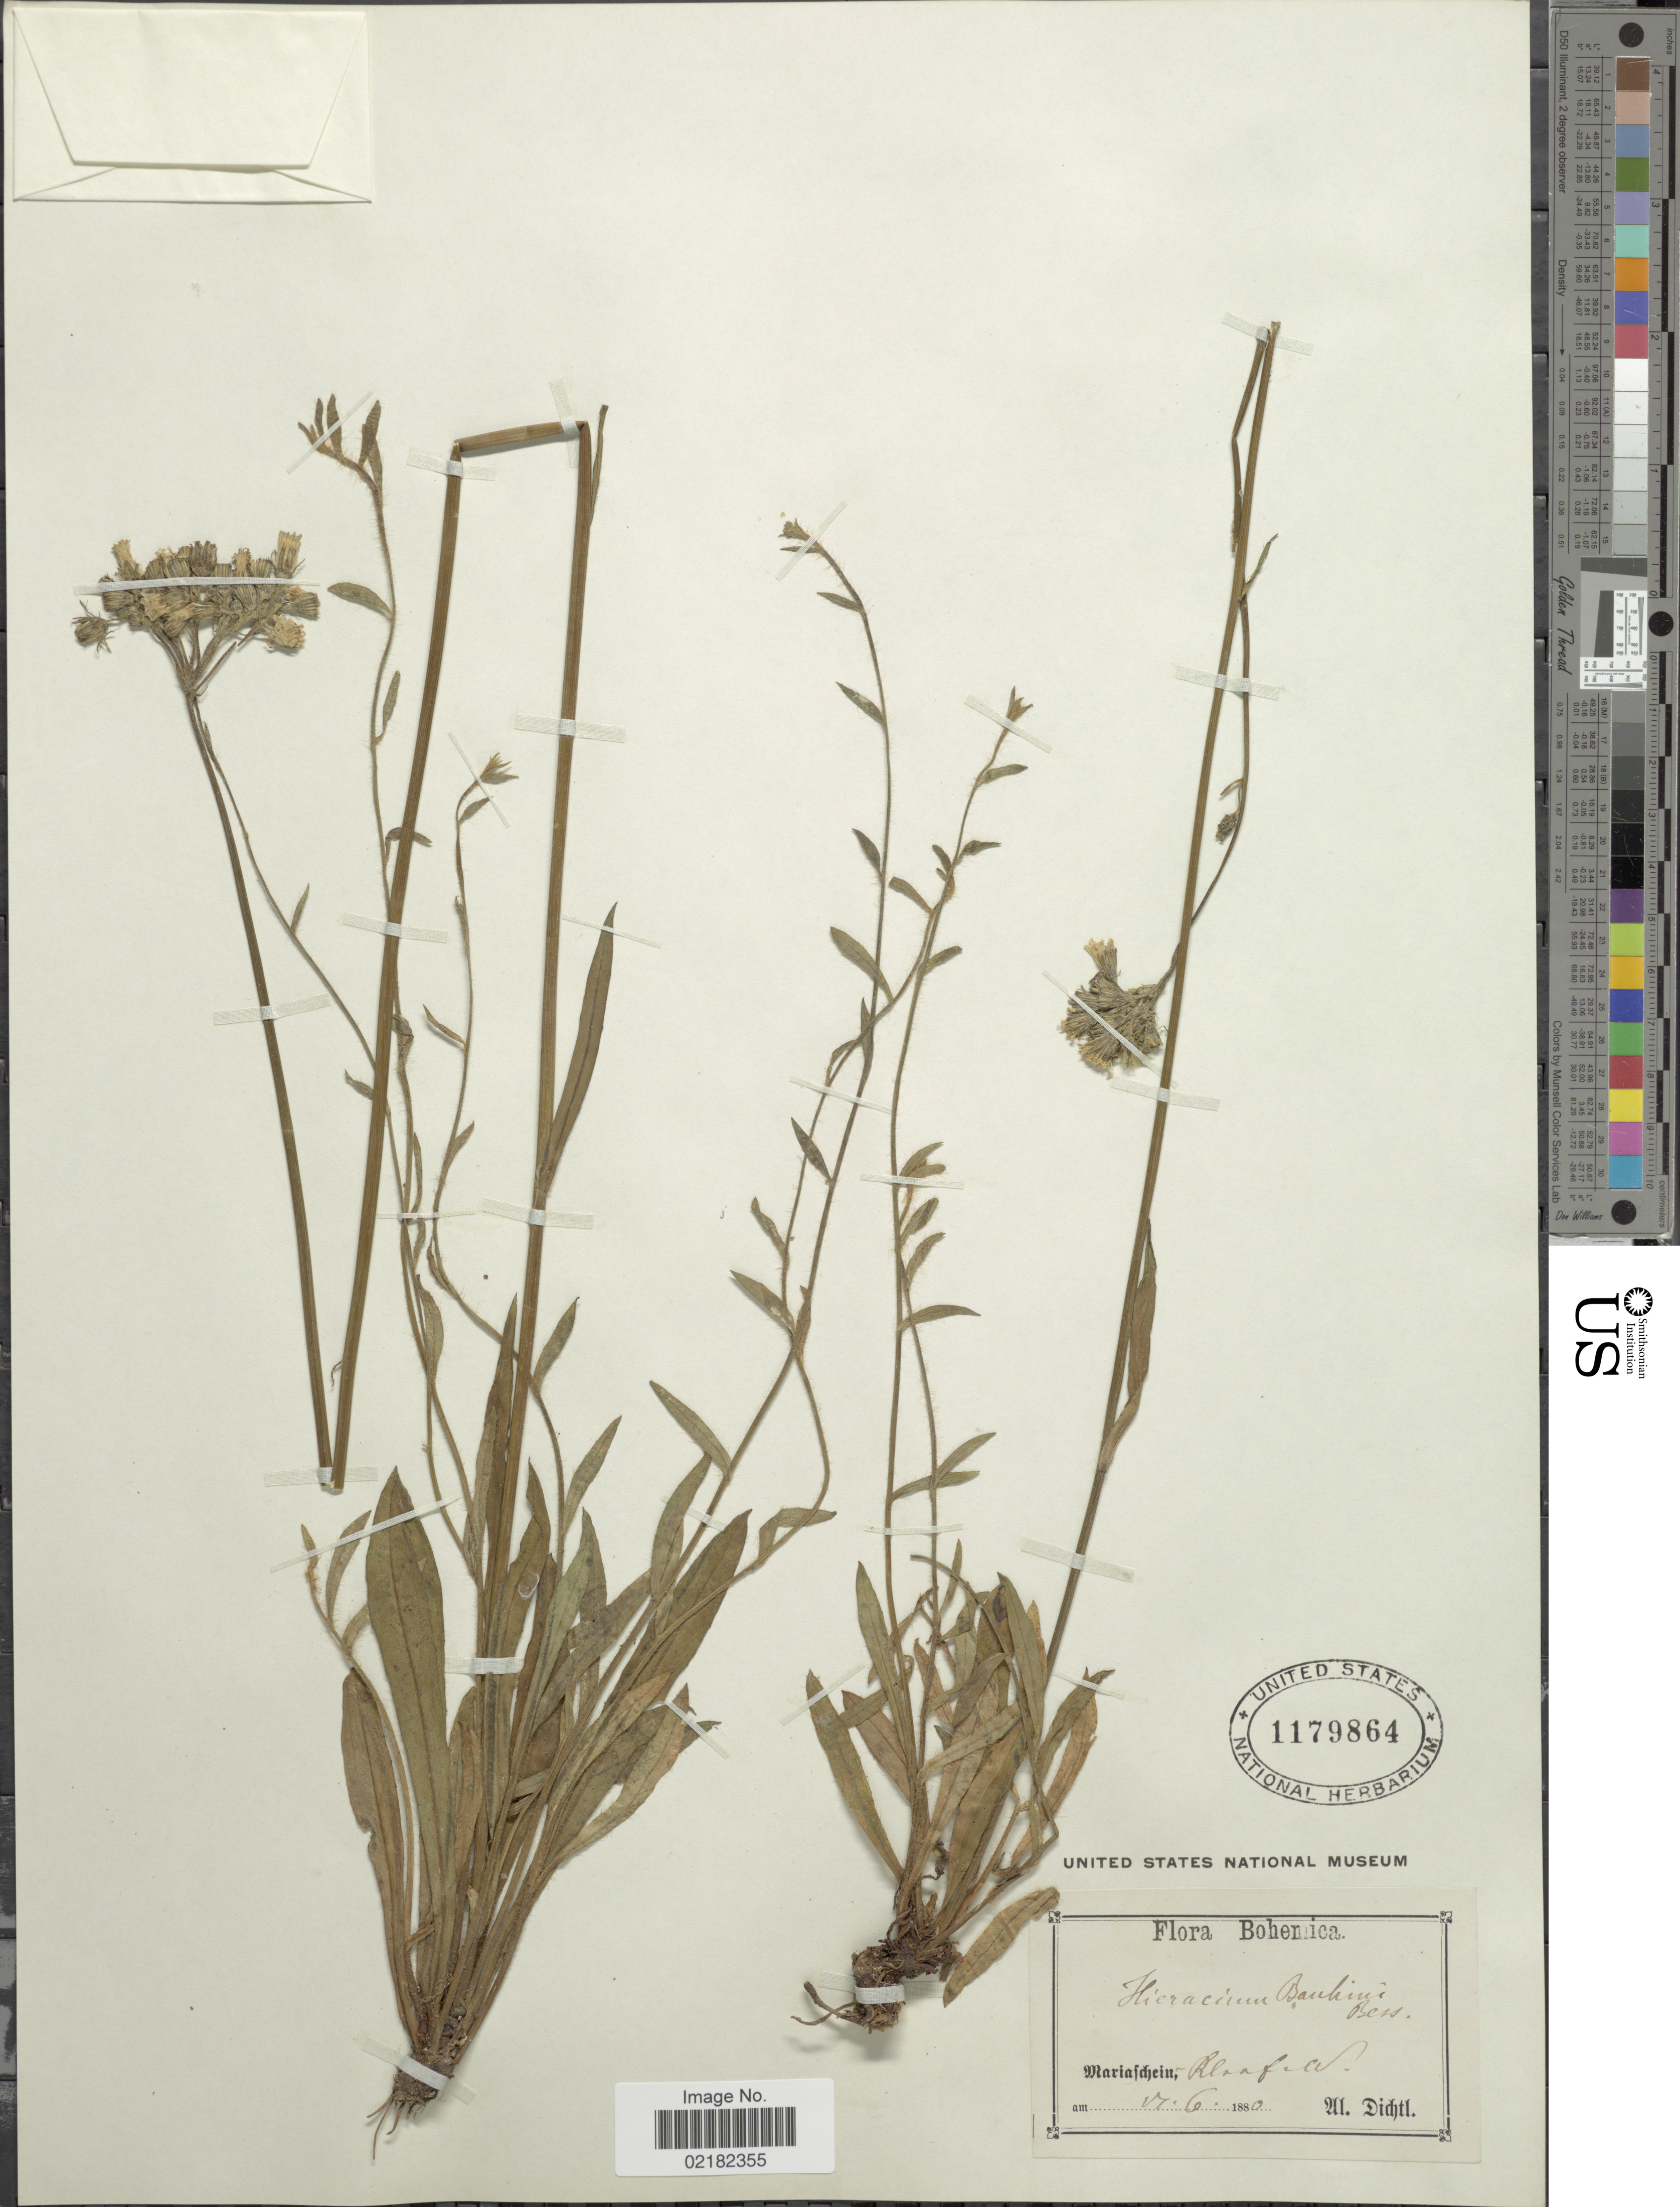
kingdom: Plantae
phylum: Tracheophyta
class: Magnoliopsida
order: Asterales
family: Asteraceae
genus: Hieracium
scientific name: Hieracium bauhini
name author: Schult.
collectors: W. Dichtl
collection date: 1880-06-17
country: Czechia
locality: Bohemica, Marialdhein, Rlaafia. [interpreted]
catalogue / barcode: US 1179864